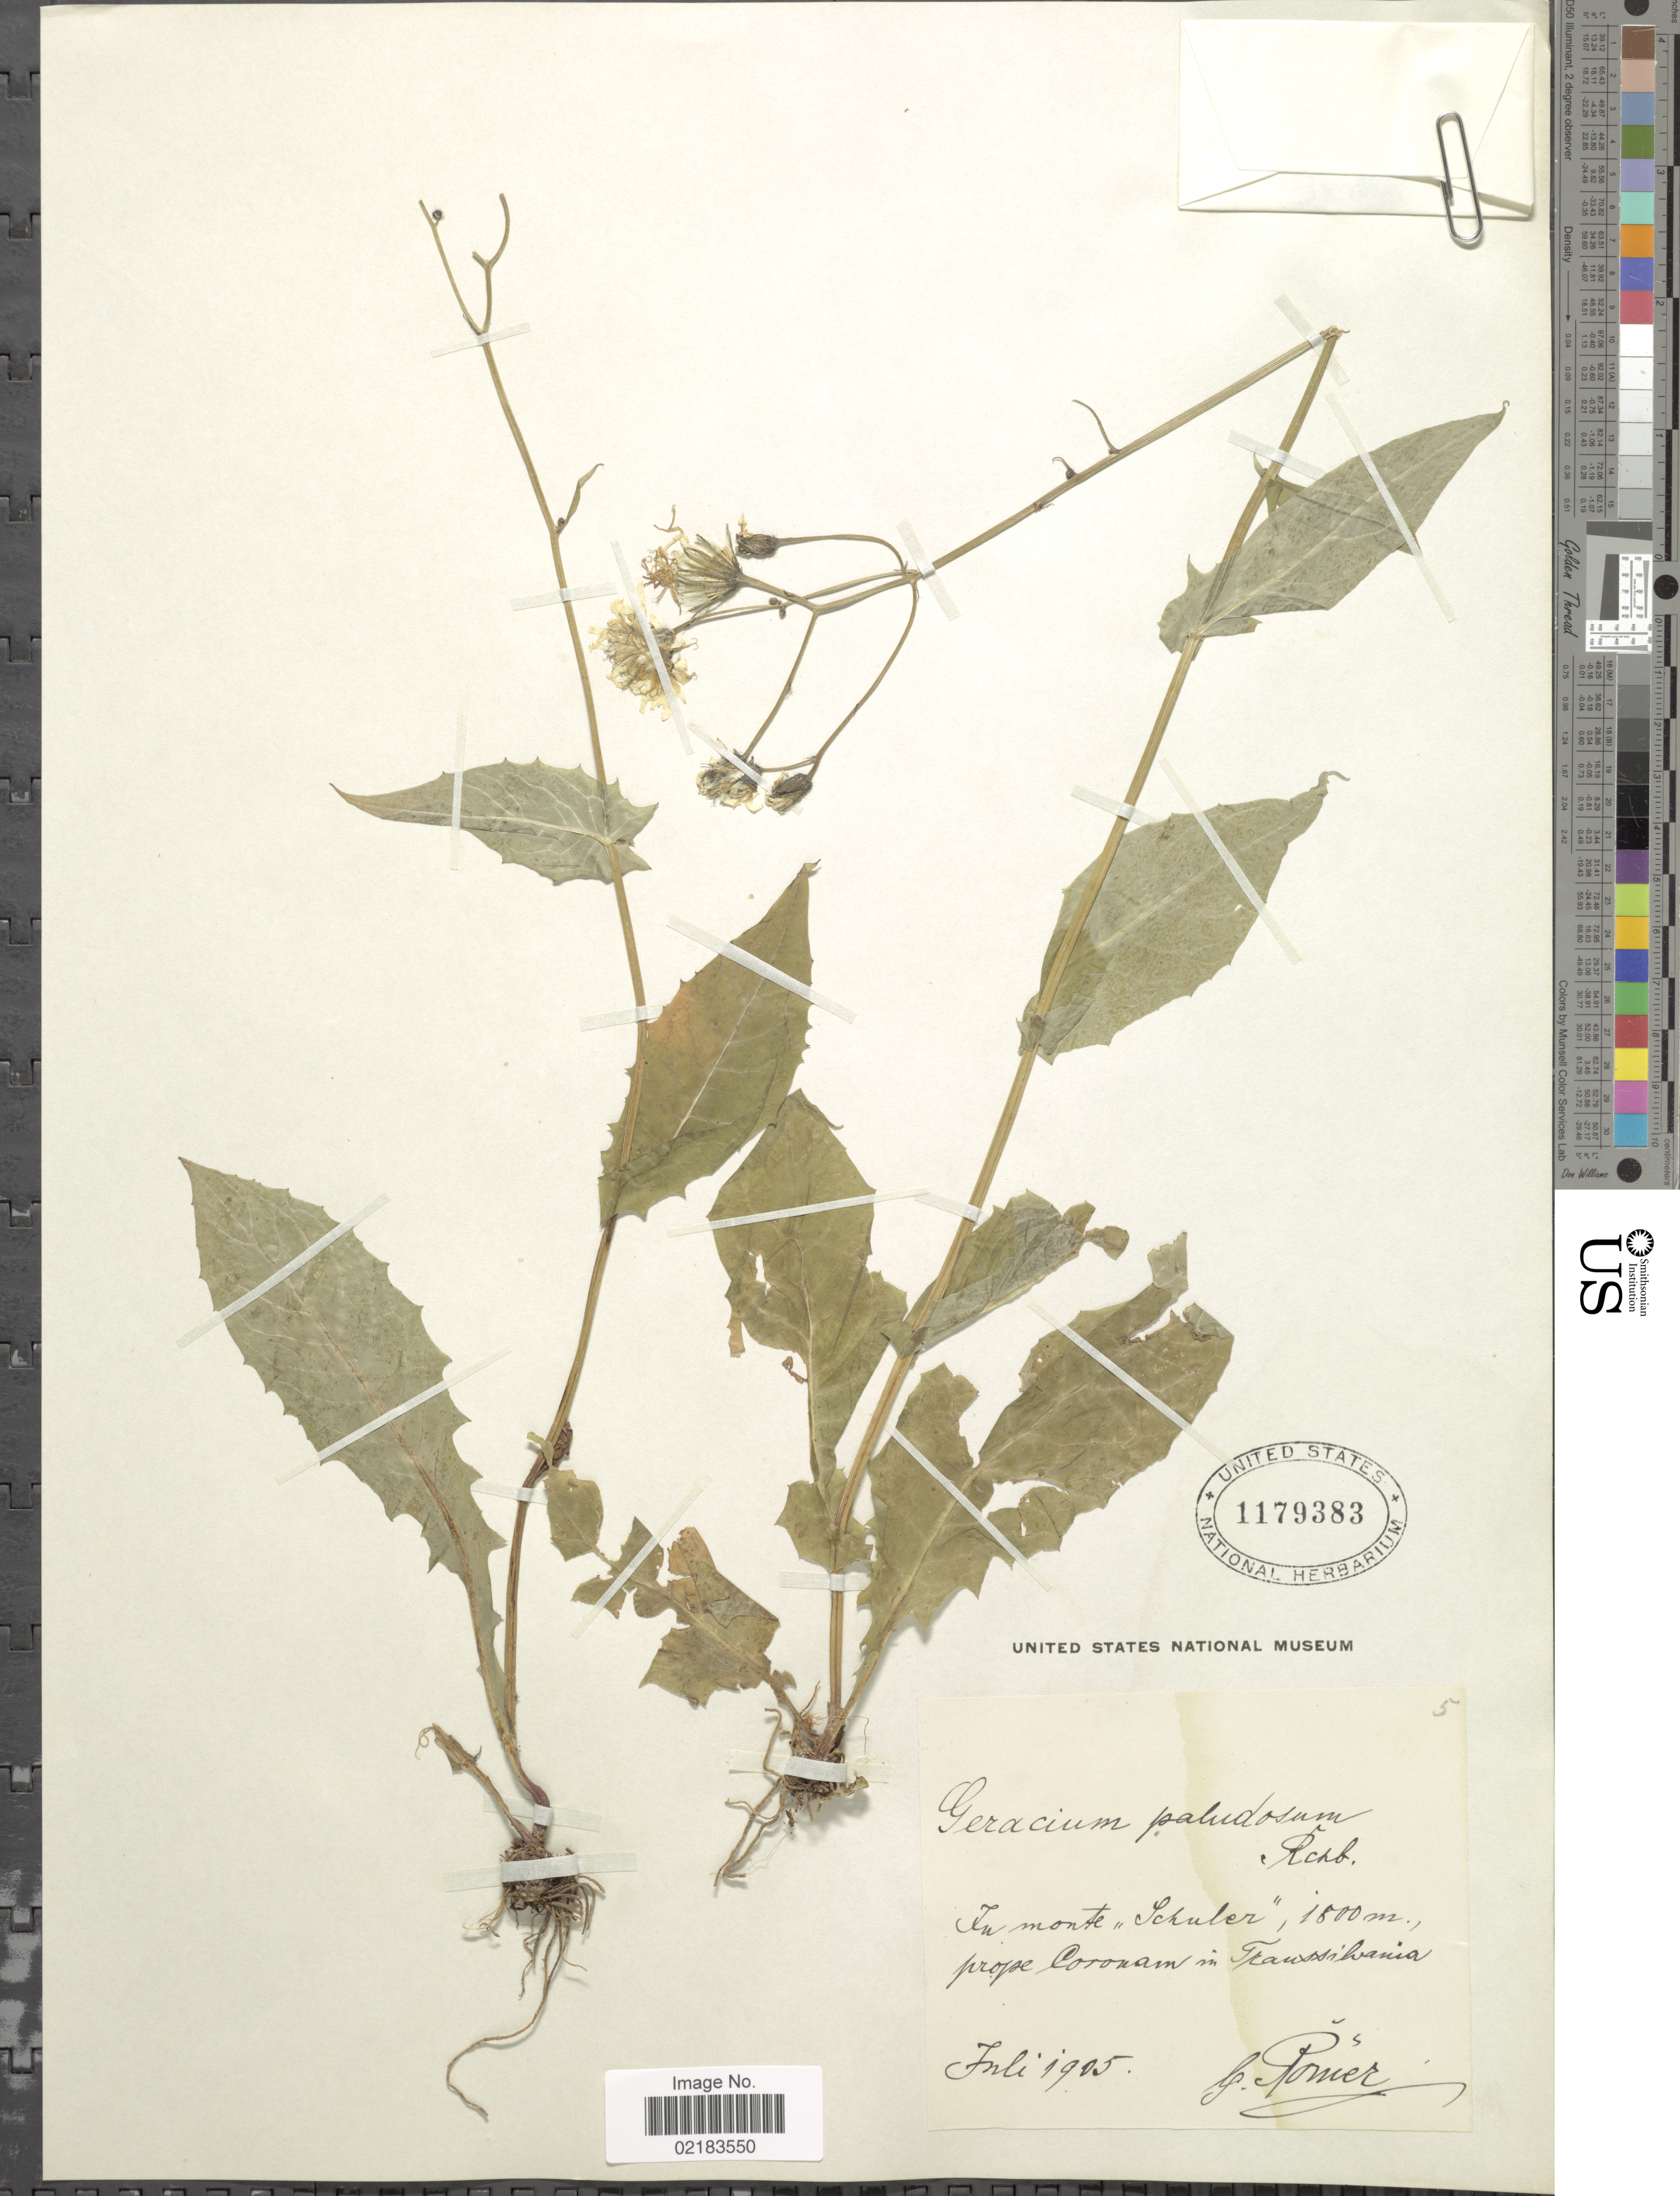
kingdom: Plantae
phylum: Tracheophyta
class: Magnoliopsida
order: Asterales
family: Asteraceae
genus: Crepis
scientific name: Crepis paludosa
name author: (L.) Moench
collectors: G. Romer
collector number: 5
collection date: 1905-07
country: Romania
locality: In monte "Schuler", prope Coronam in Traussilvania [interpreted]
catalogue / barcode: US 1179383